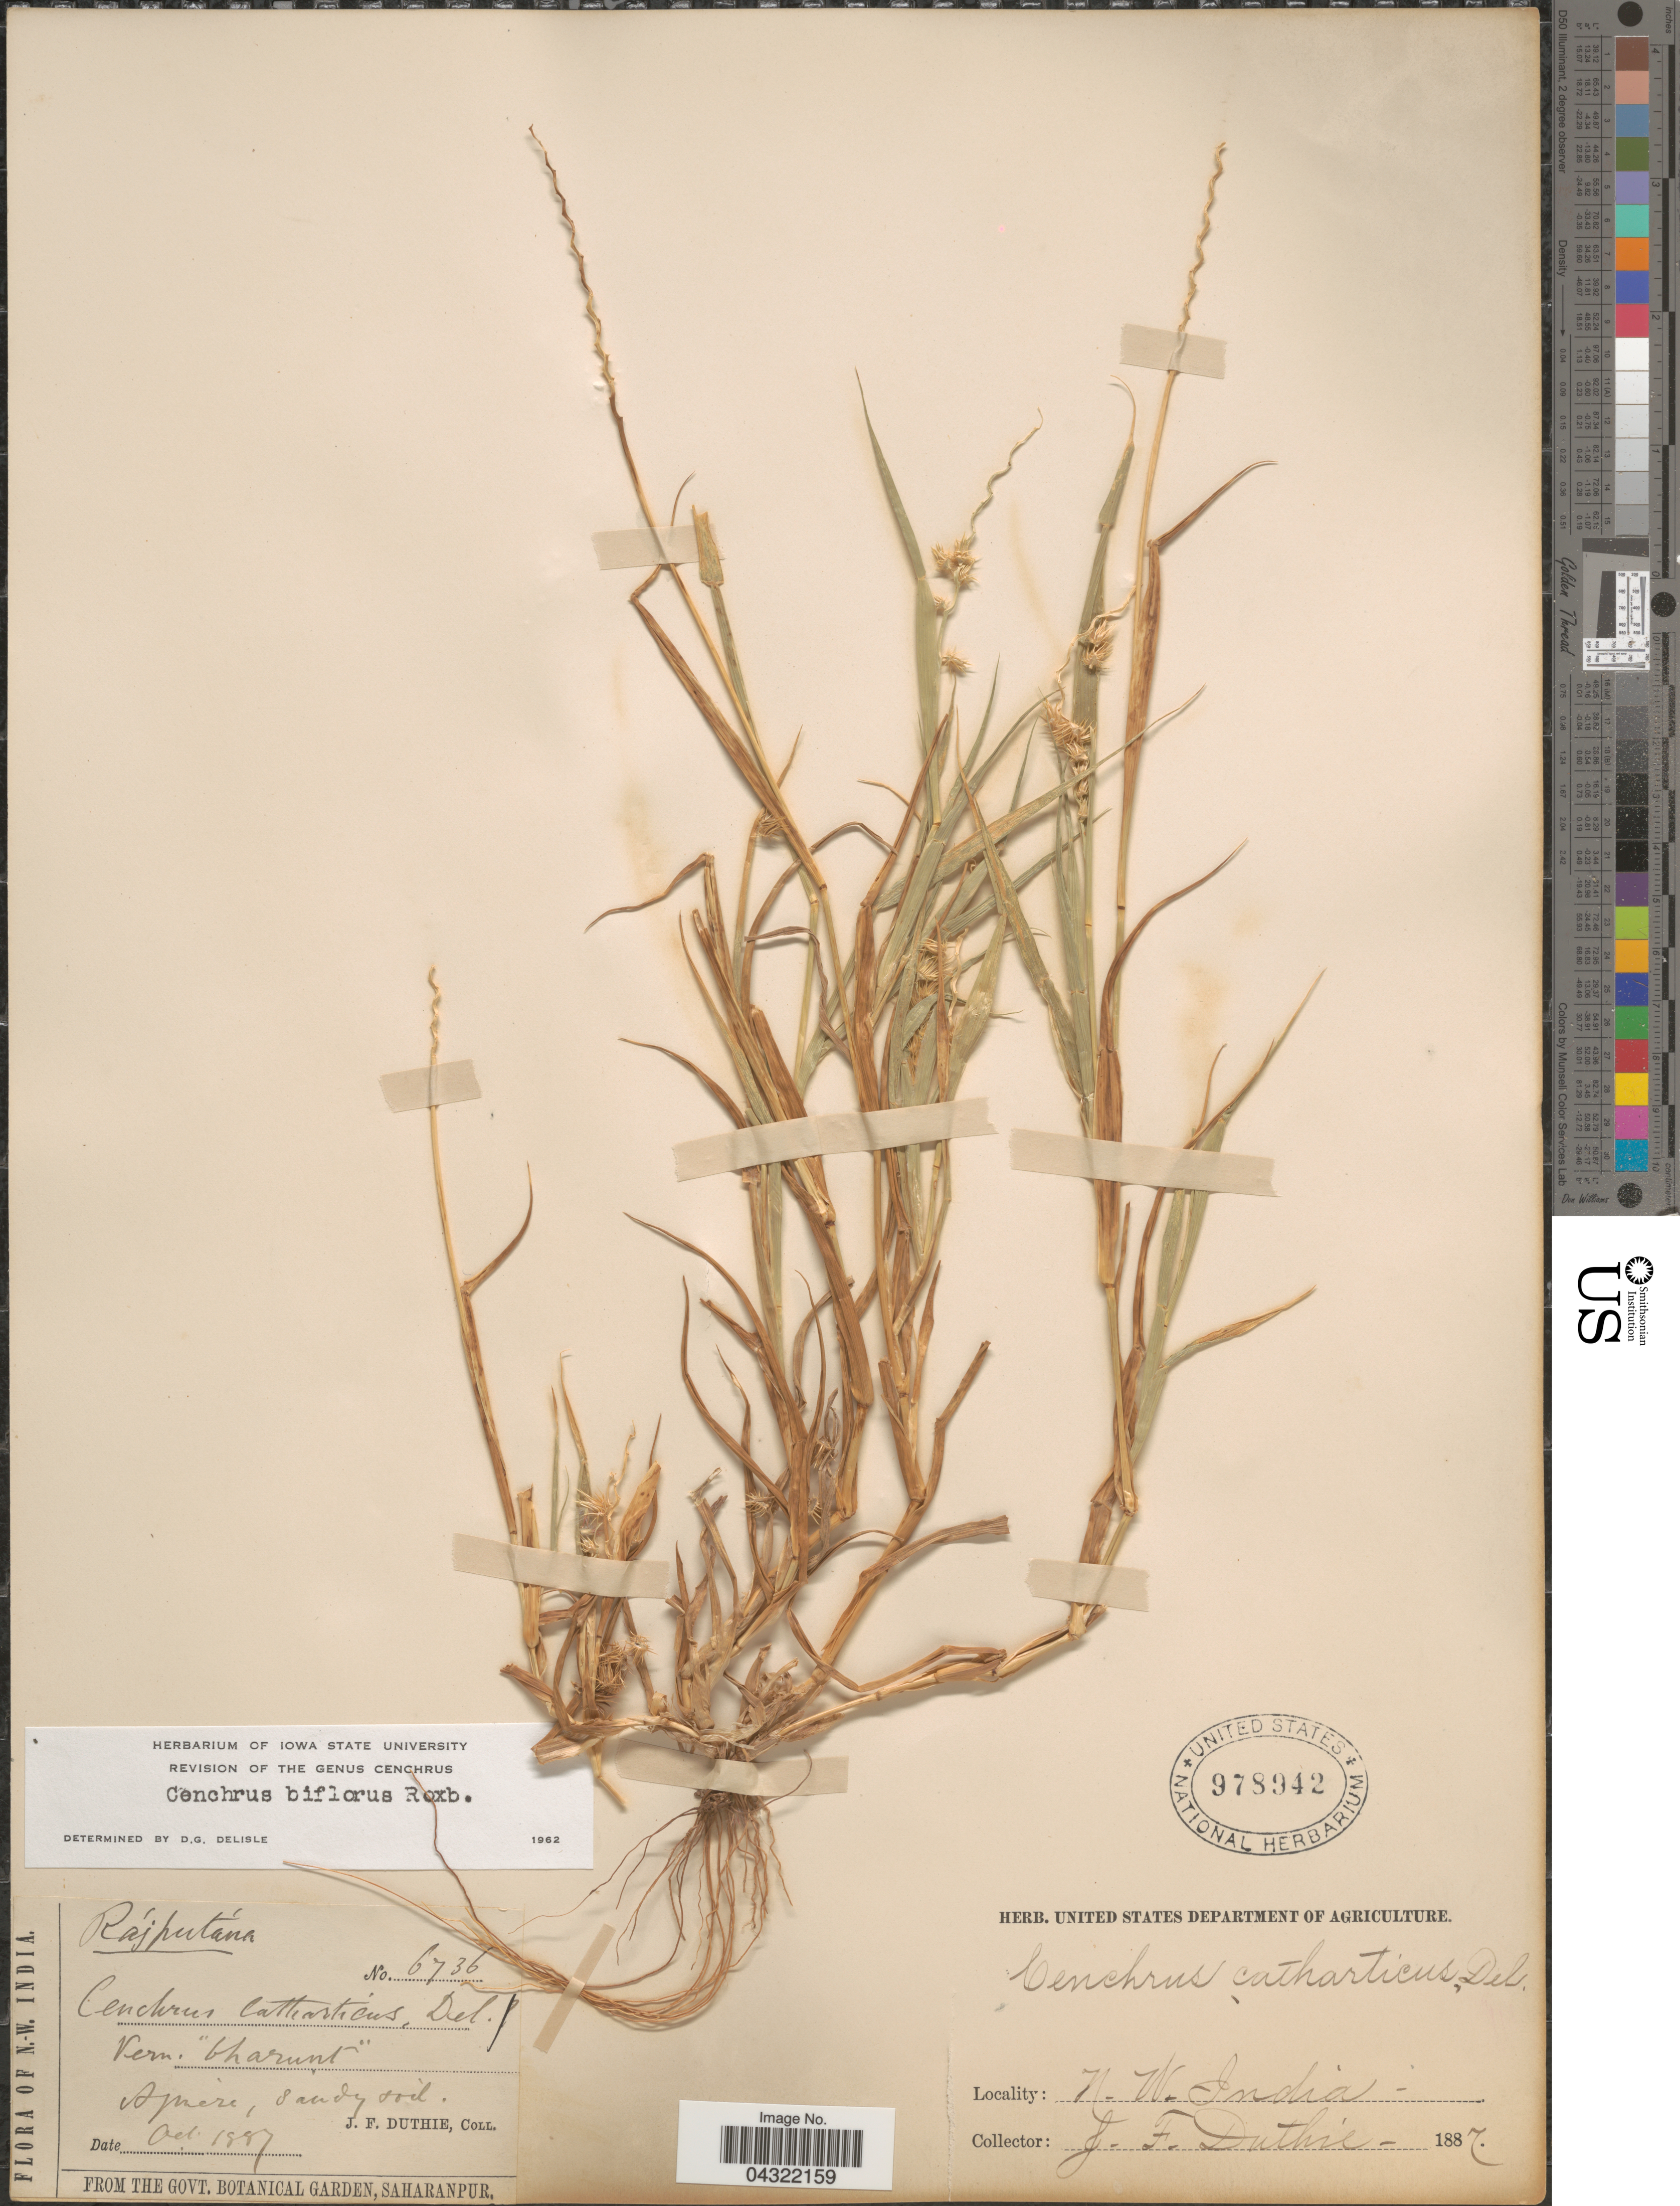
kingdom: Plantae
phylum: Tracheophyta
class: Liliopsida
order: Poales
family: Poaceae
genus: Cenchrus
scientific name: Cenchrus biflorus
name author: Roxb.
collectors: J. F. Duthie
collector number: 6736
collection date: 1887-10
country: India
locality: N.W. India. Rajputana. Apmere [interpreted], sandy soil.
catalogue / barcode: US 978942